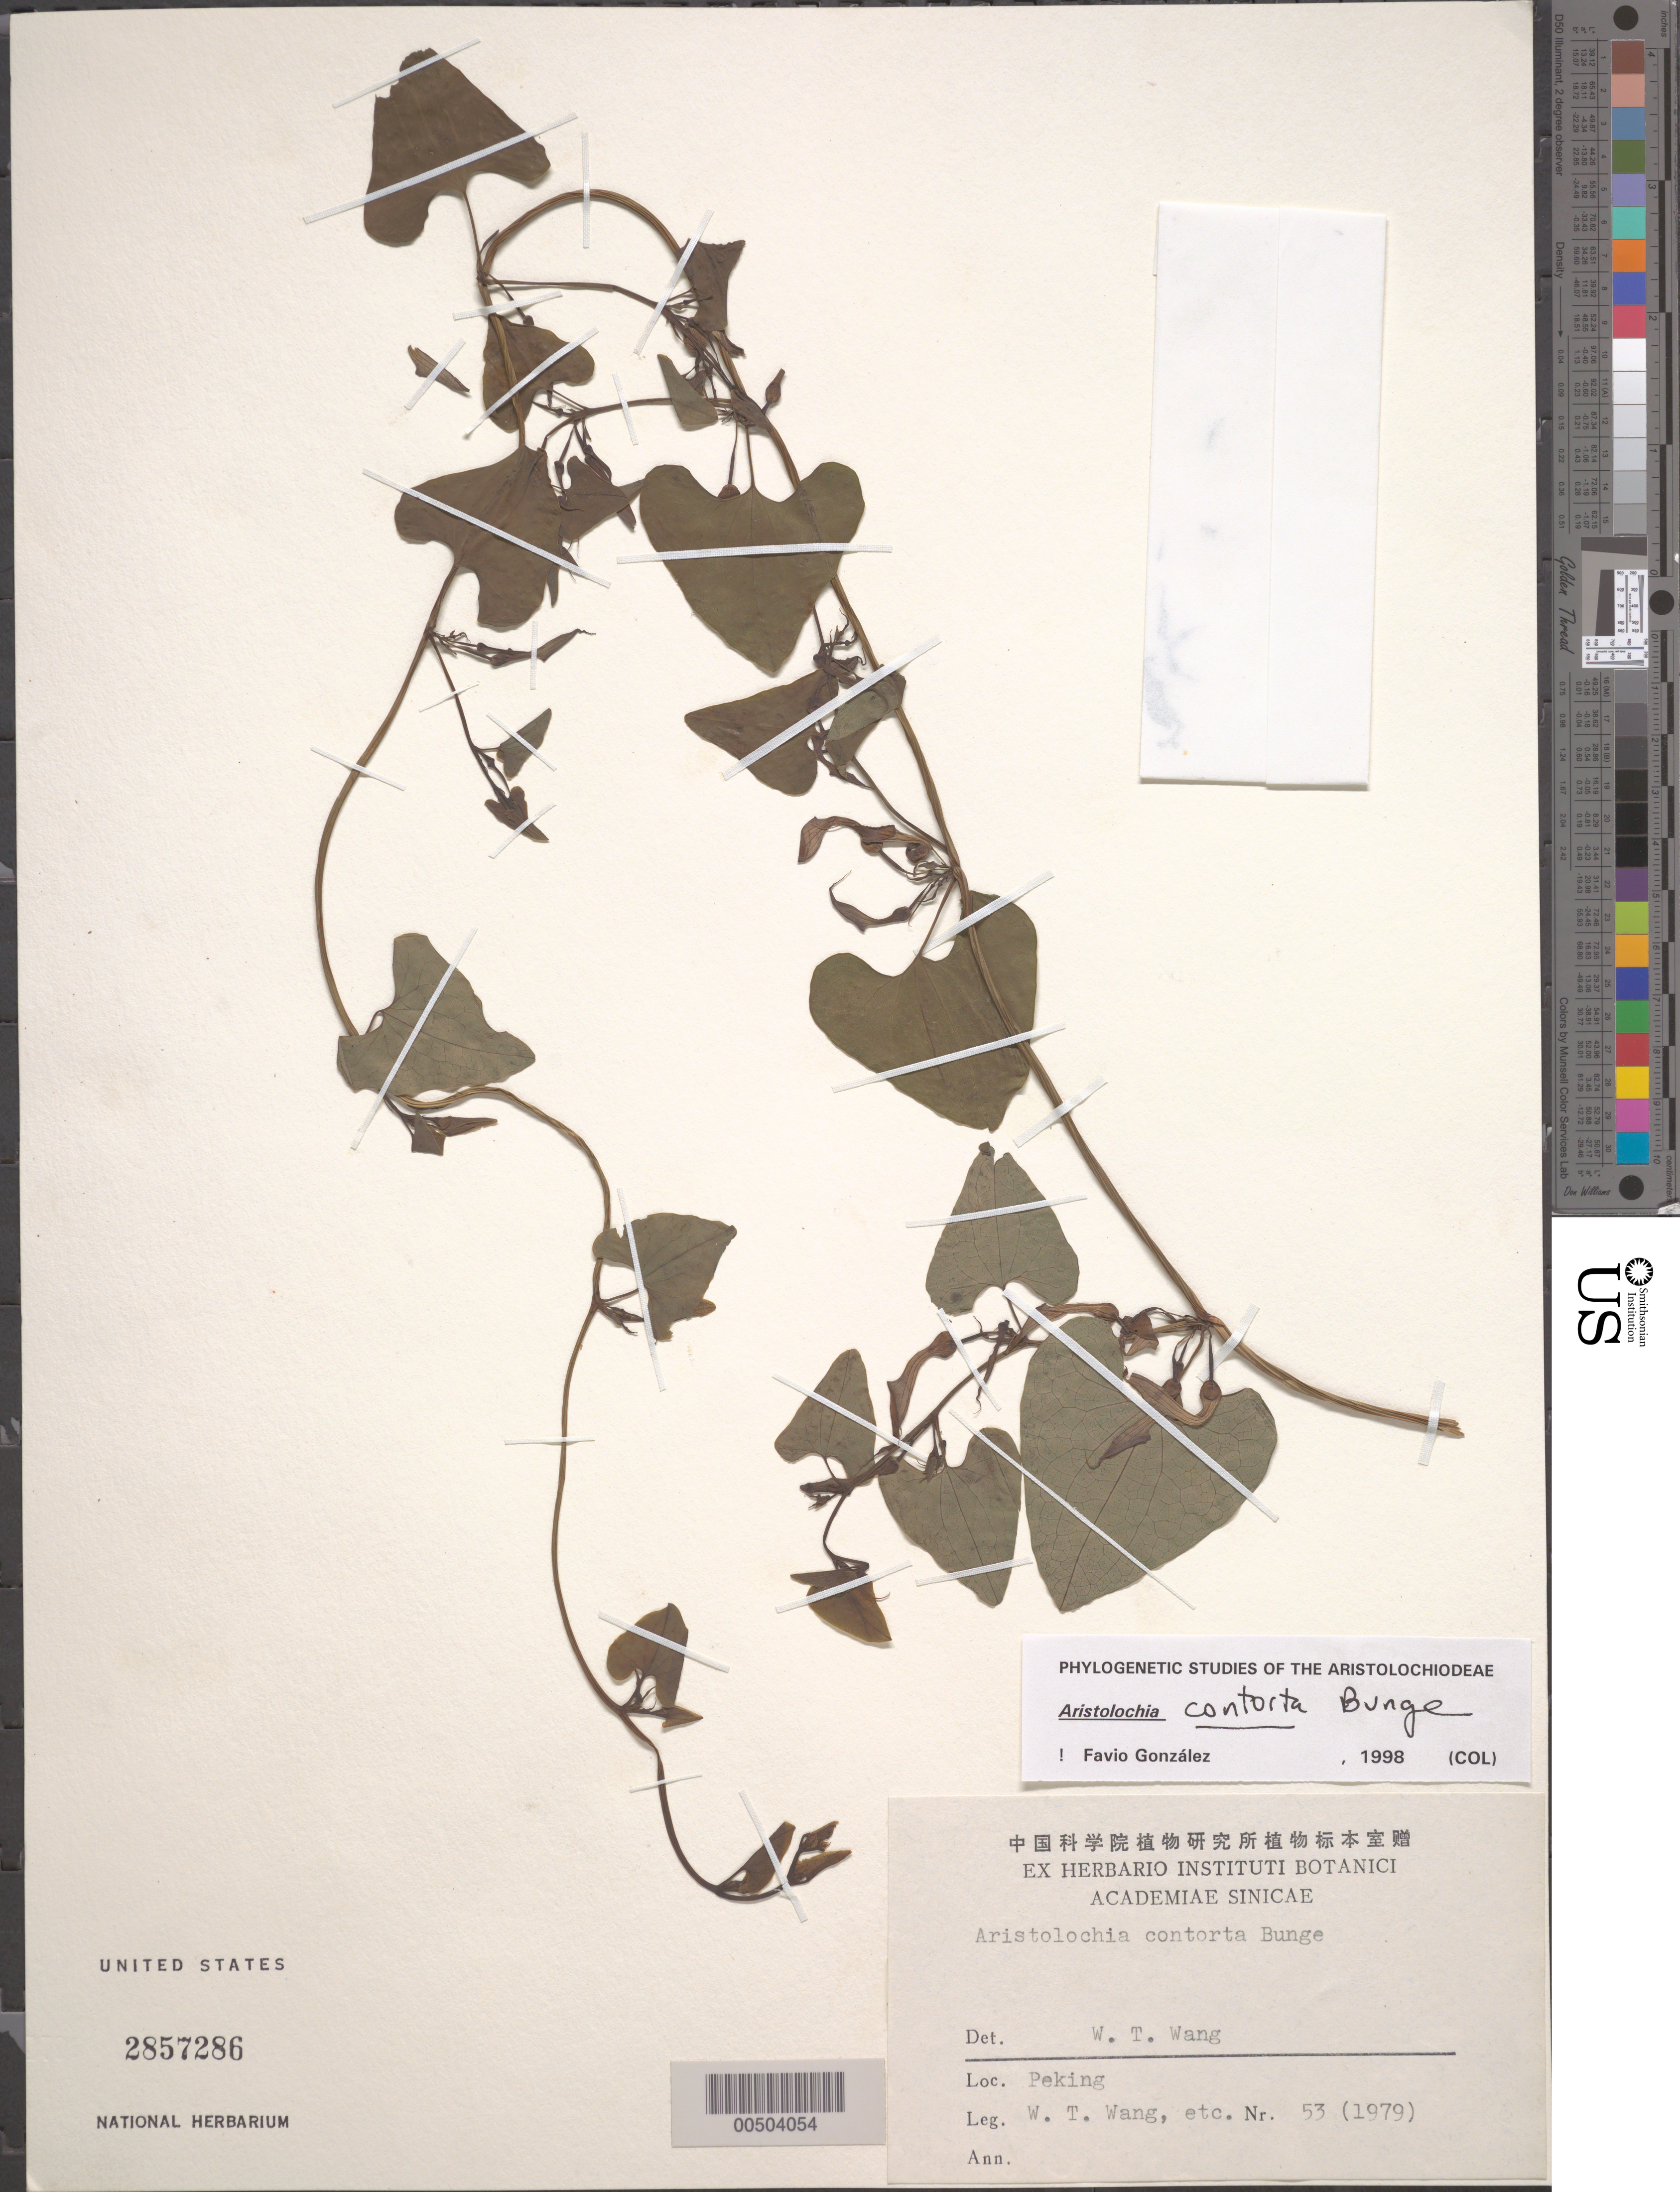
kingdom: Plantae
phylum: Tracheophyta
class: Magnoliopsida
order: Piperales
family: Aristolochiaceae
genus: Aristolochia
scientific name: Aristolochia contorta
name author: Bunge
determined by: Wang, W. T.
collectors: W. T. Wang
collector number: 53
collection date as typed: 1979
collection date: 1979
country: China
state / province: Beijing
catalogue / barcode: US 2857286